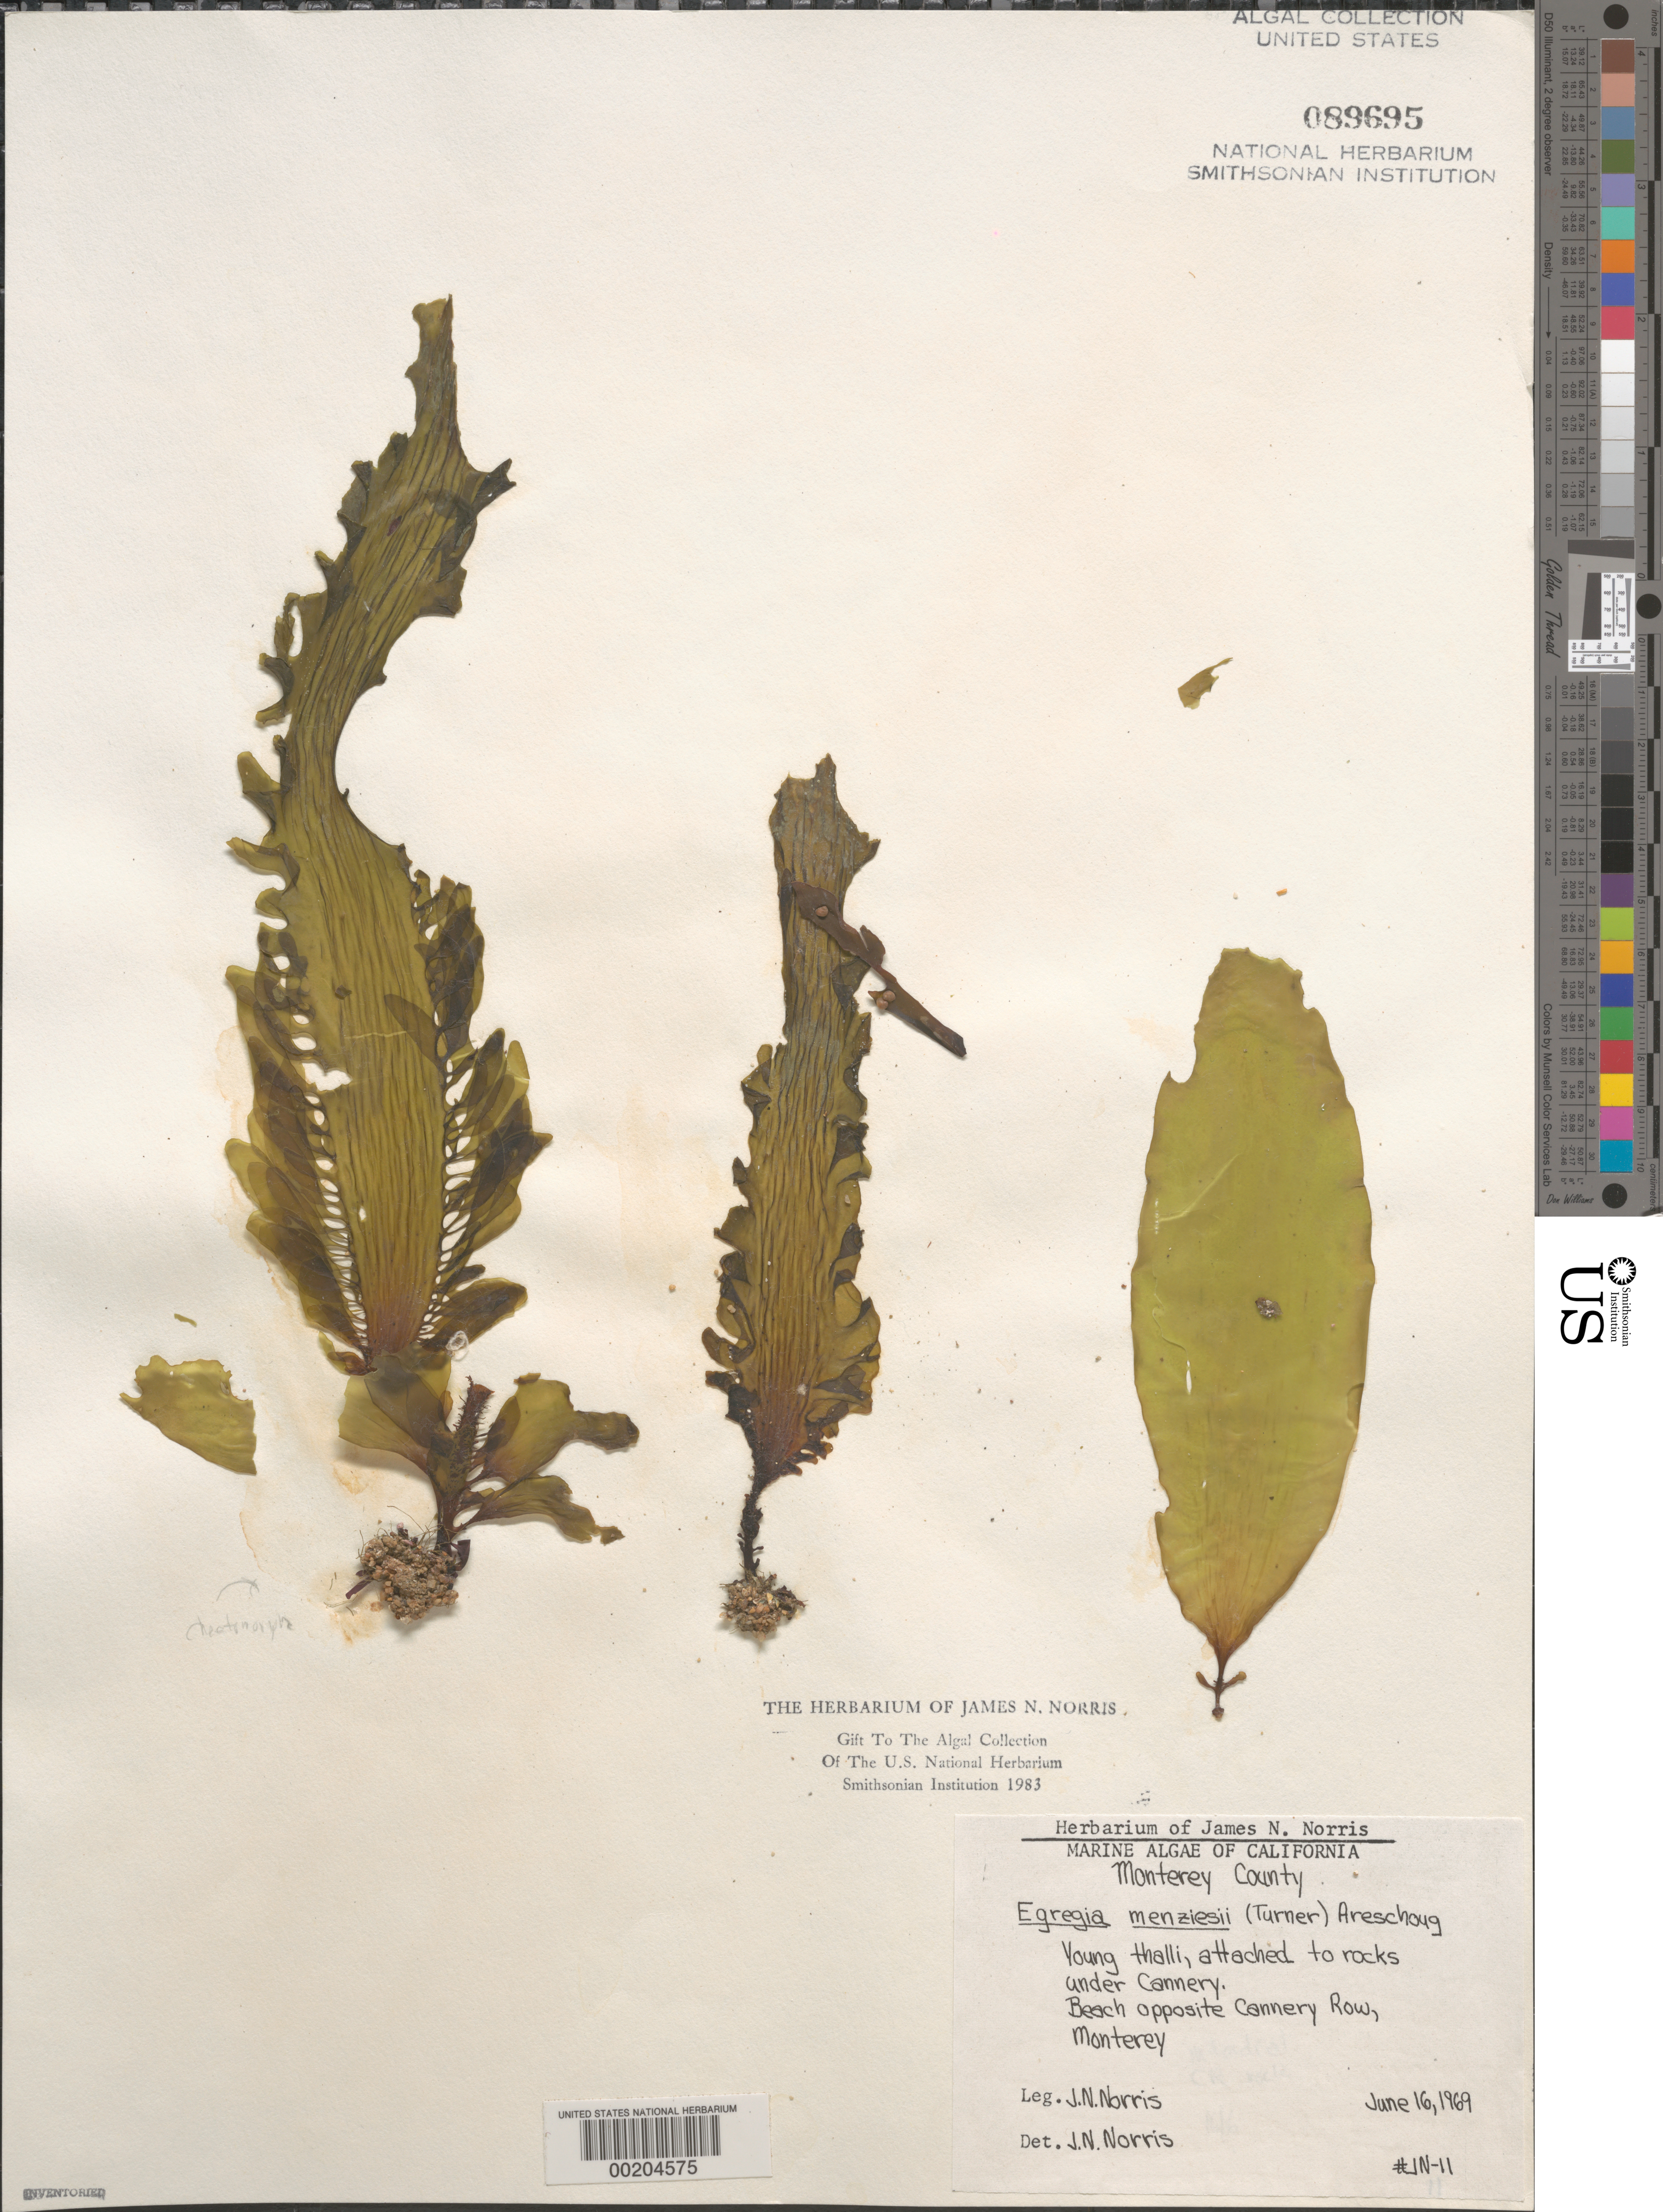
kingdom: Chromista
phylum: Ochrophyta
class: Phaeophyceae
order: Laminariales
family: Lessoniaceae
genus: Egregia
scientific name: Egregia menziesii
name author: (Turner) Aresch.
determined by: Norris, James N.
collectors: J. N. Norris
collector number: JN-11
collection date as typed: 16 Jun 1969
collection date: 1969-06-16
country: United States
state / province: California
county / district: Monterey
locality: Monterey, opposite Cannery Row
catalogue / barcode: US 89695